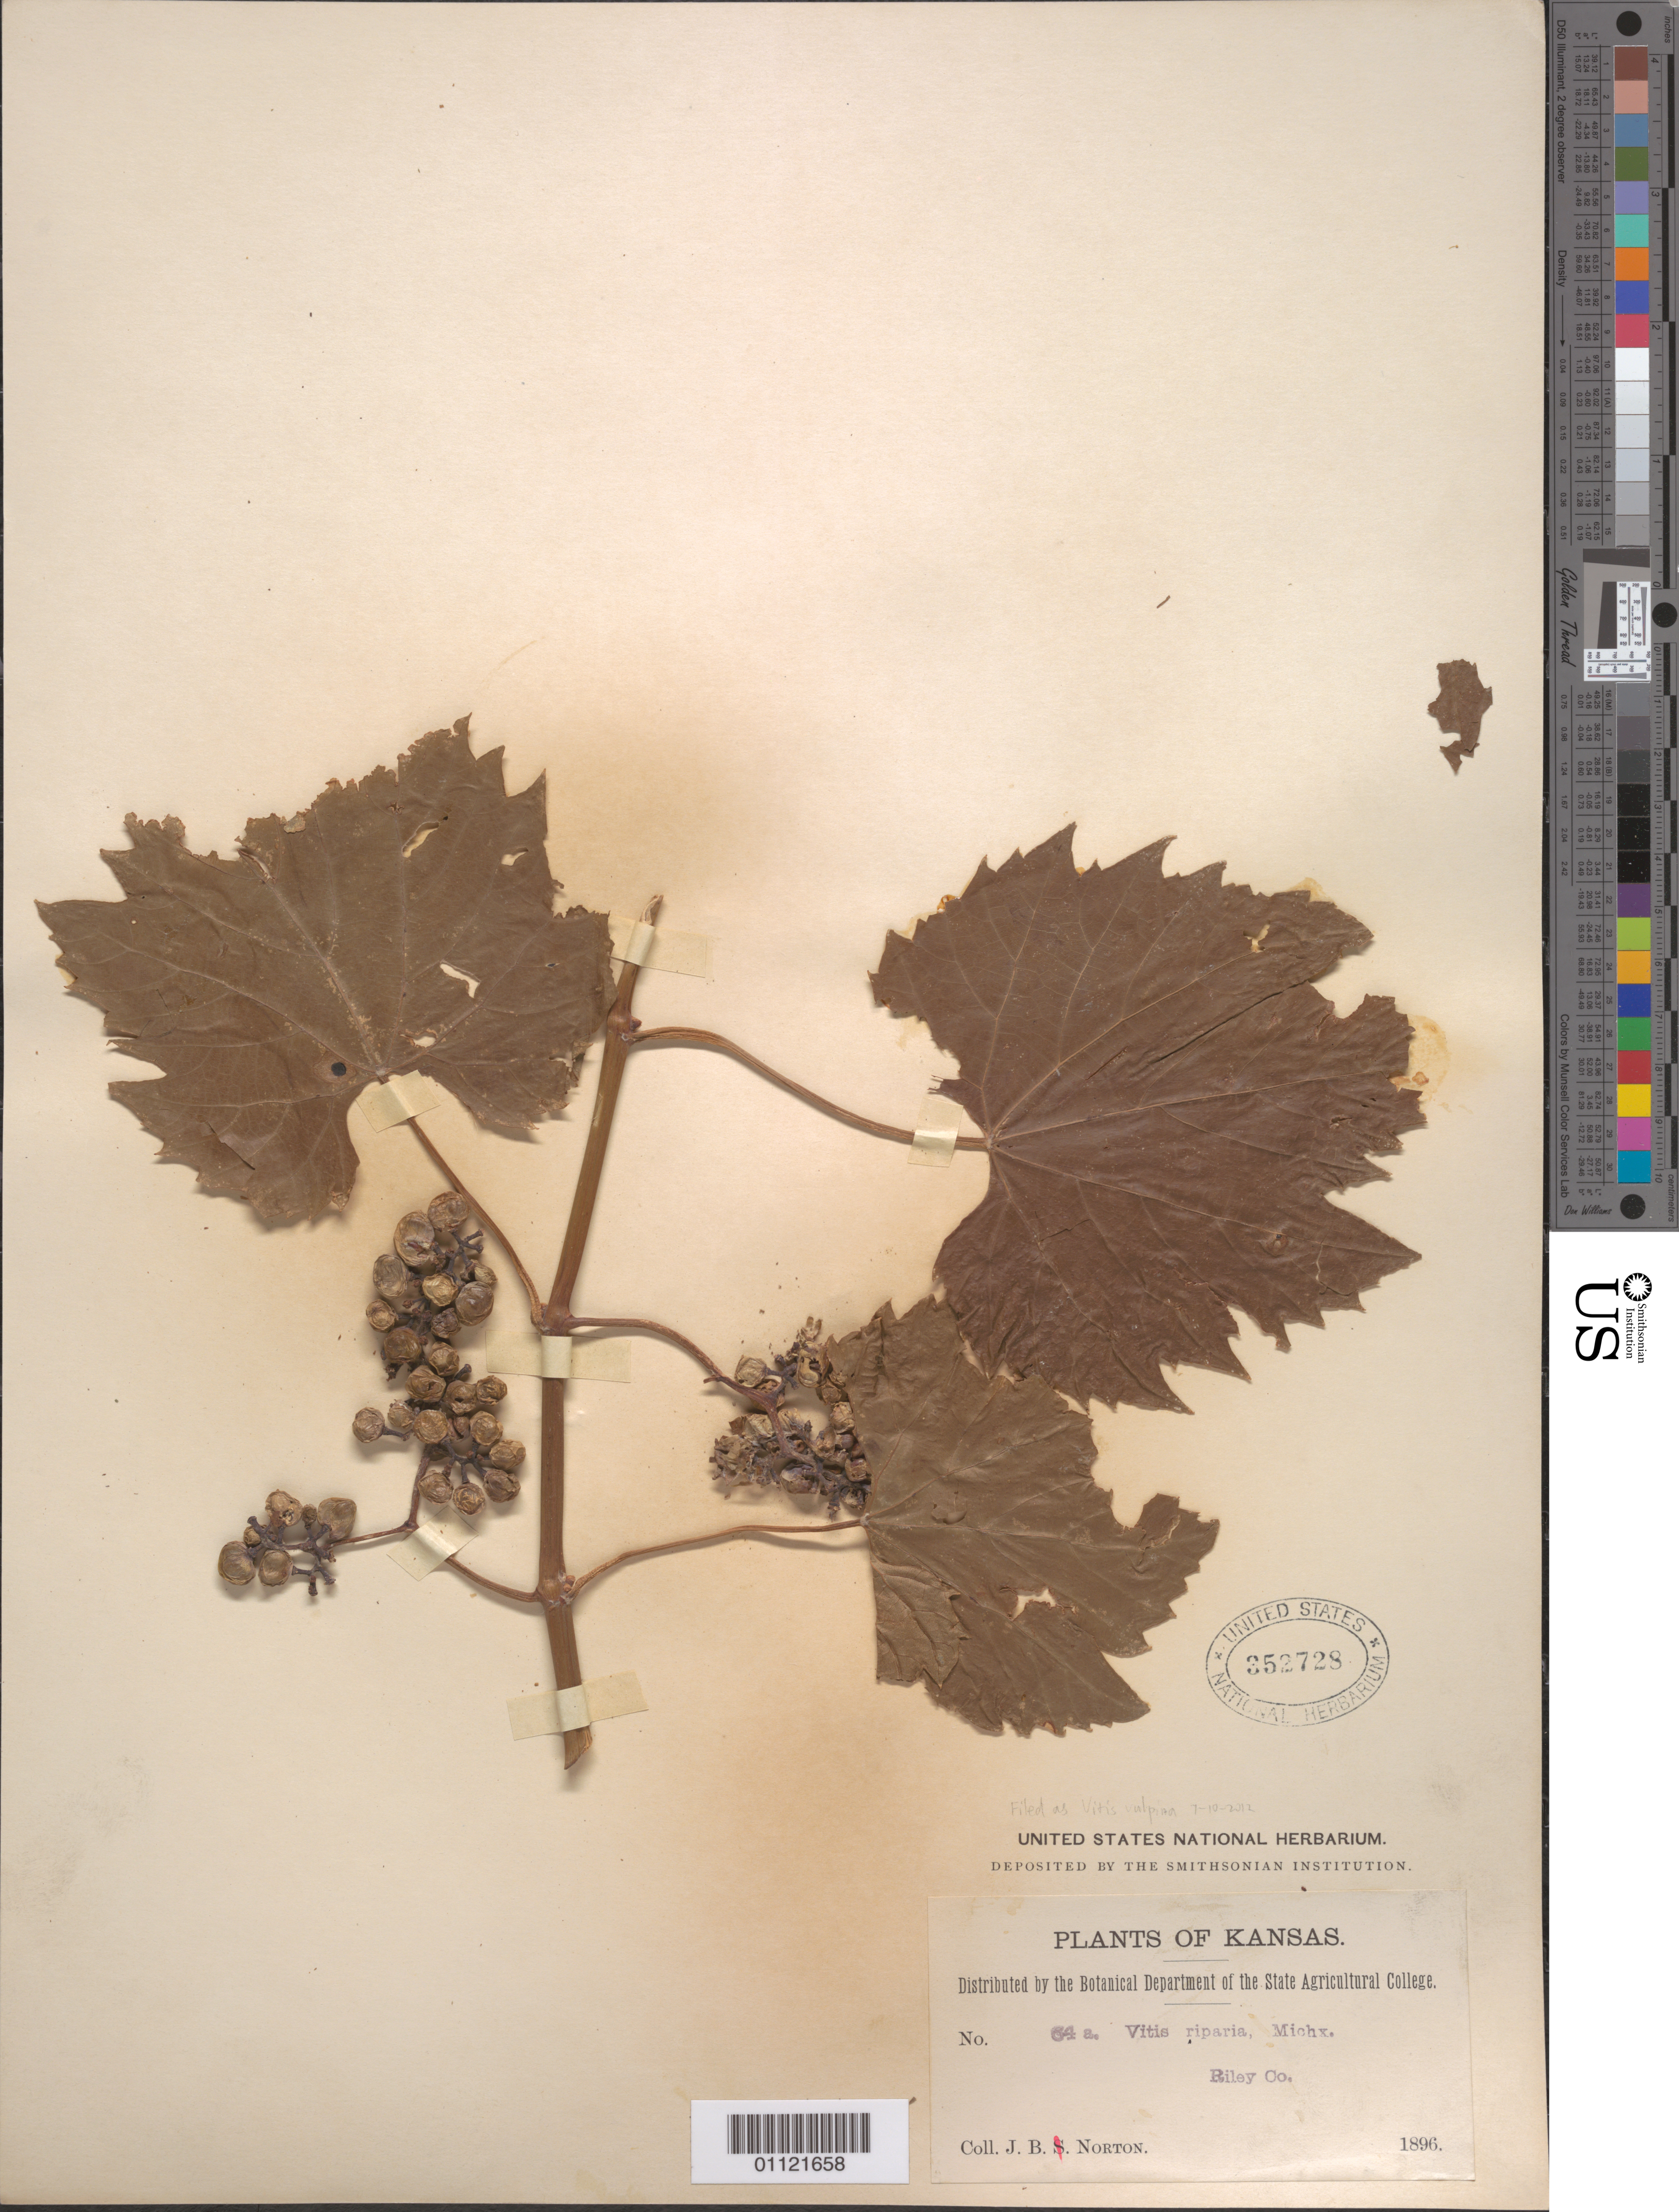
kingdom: Plantae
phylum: Tracheophyta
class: Magnoliopsida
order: Vitales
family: Vitaceae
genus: Vitis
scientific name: Vitis vulpina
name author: L.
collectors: J. B. Norton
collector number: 64a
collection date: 1896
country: United States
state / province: Kansas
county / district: Riley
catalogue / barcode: US 352728